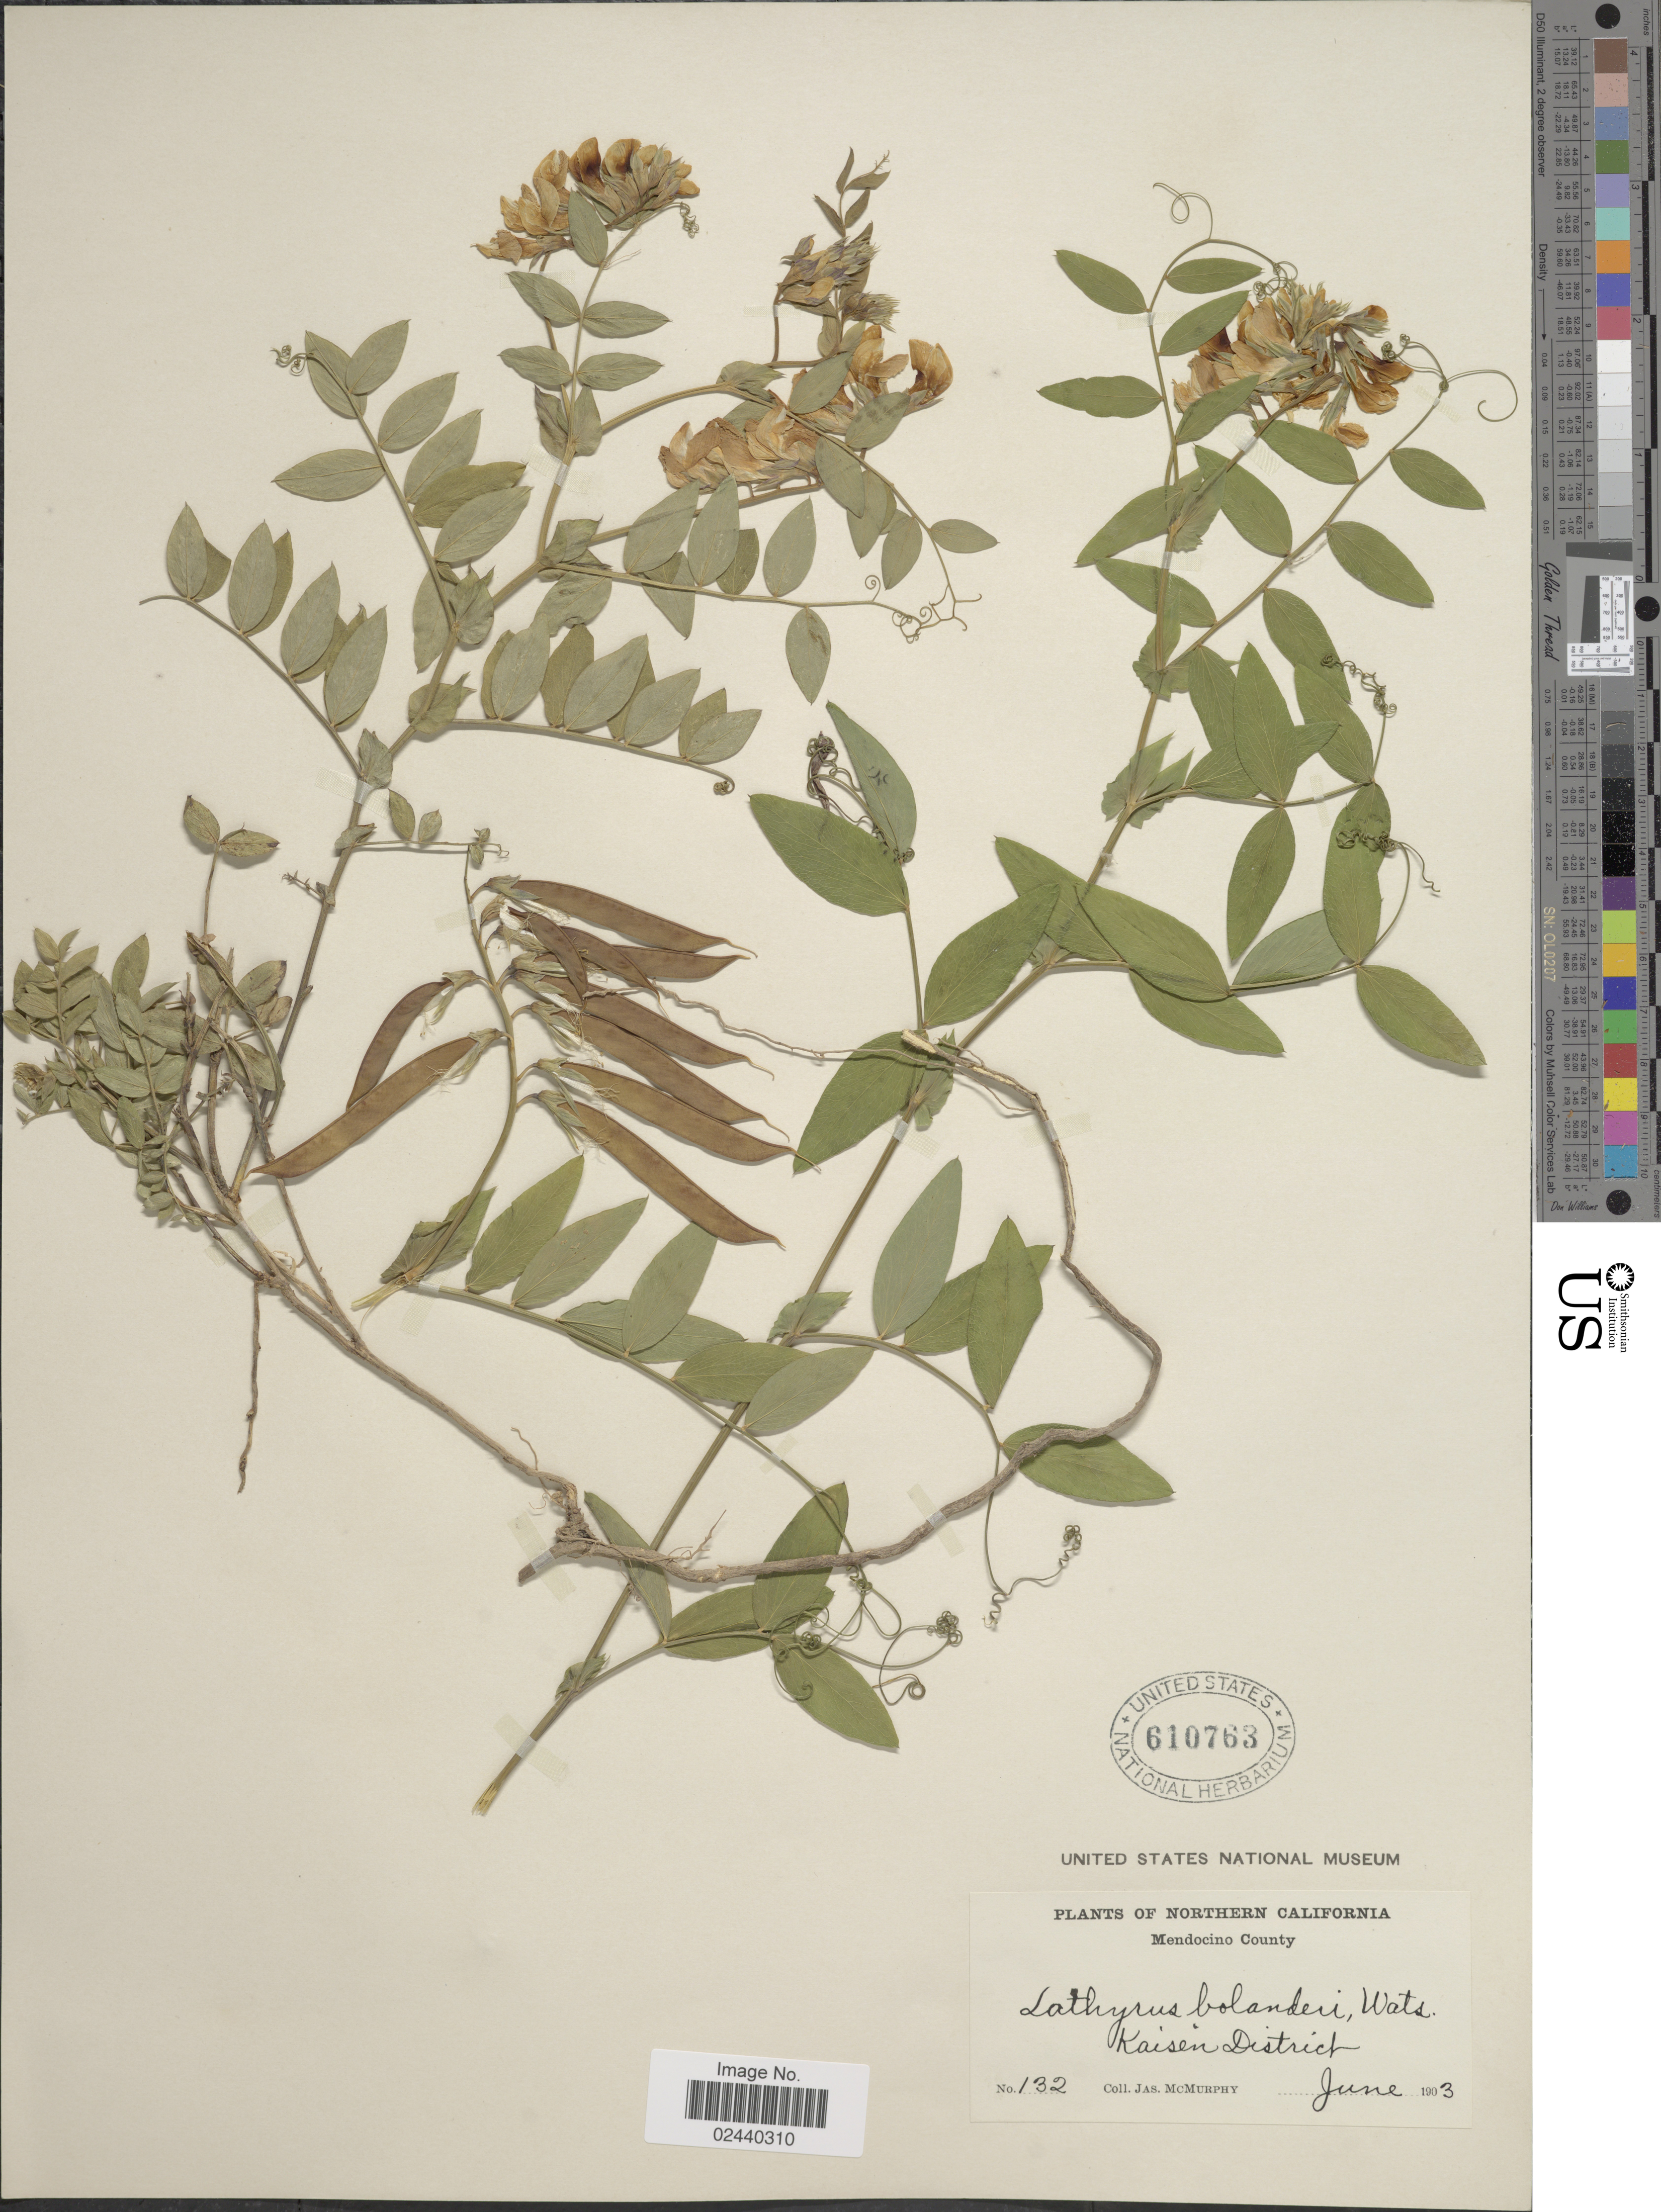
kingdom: Plantae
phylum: Tracheophyta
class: Magnoliopsida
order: Fabales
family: Fabaceae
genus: Lathyrus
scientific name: Lathyrus bolanderi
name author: S. Watson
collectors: J. McMurphy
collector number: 132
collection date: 1903-06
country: United States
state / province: California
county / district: Mendocino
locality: Northern California, Mendocino County, Kaisen District.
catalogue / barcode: US 610763